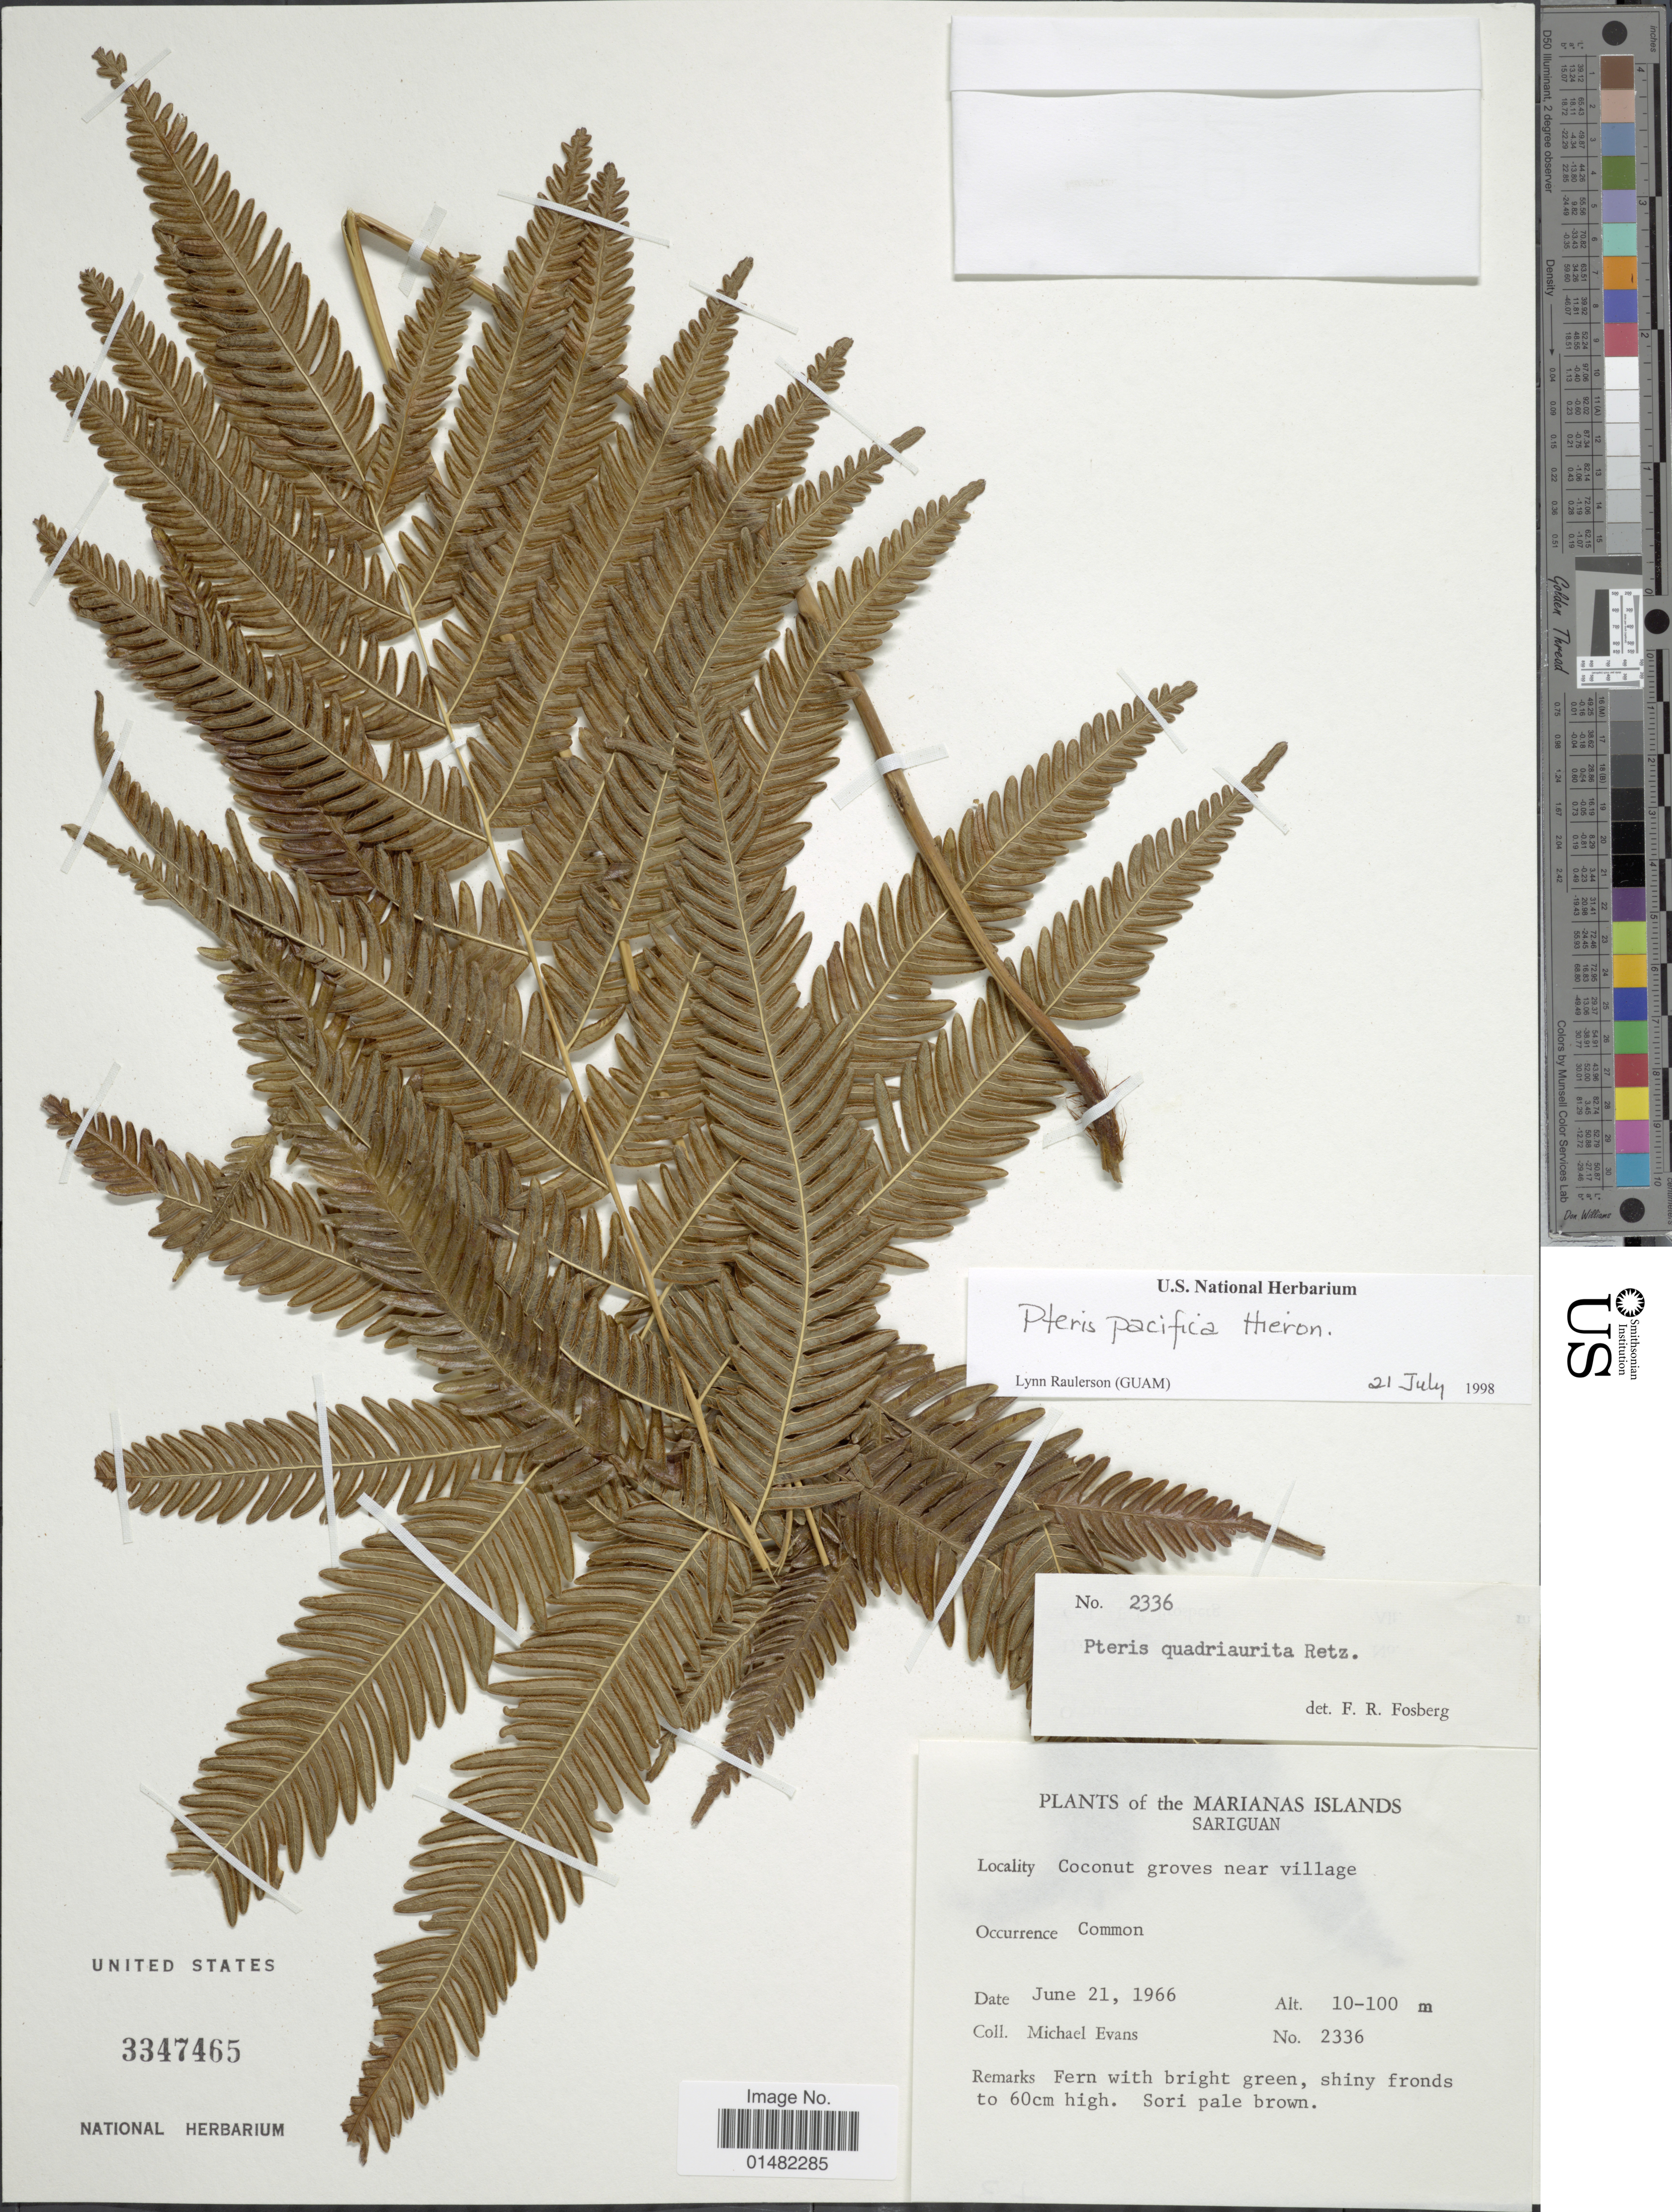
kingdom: Plantae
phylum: Tracheophyta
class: Polypodiopsida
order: Polypodiales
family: Pteridaceae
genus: Pteris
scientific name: Pteris pacifica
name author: Hieron.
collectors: M. Evans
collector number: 2336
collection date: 1966-06-21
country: Northern Mariana Islands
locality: Sariguan, Coconut groves near village, Mariana Islands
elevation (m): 10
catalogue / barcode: US 3347465